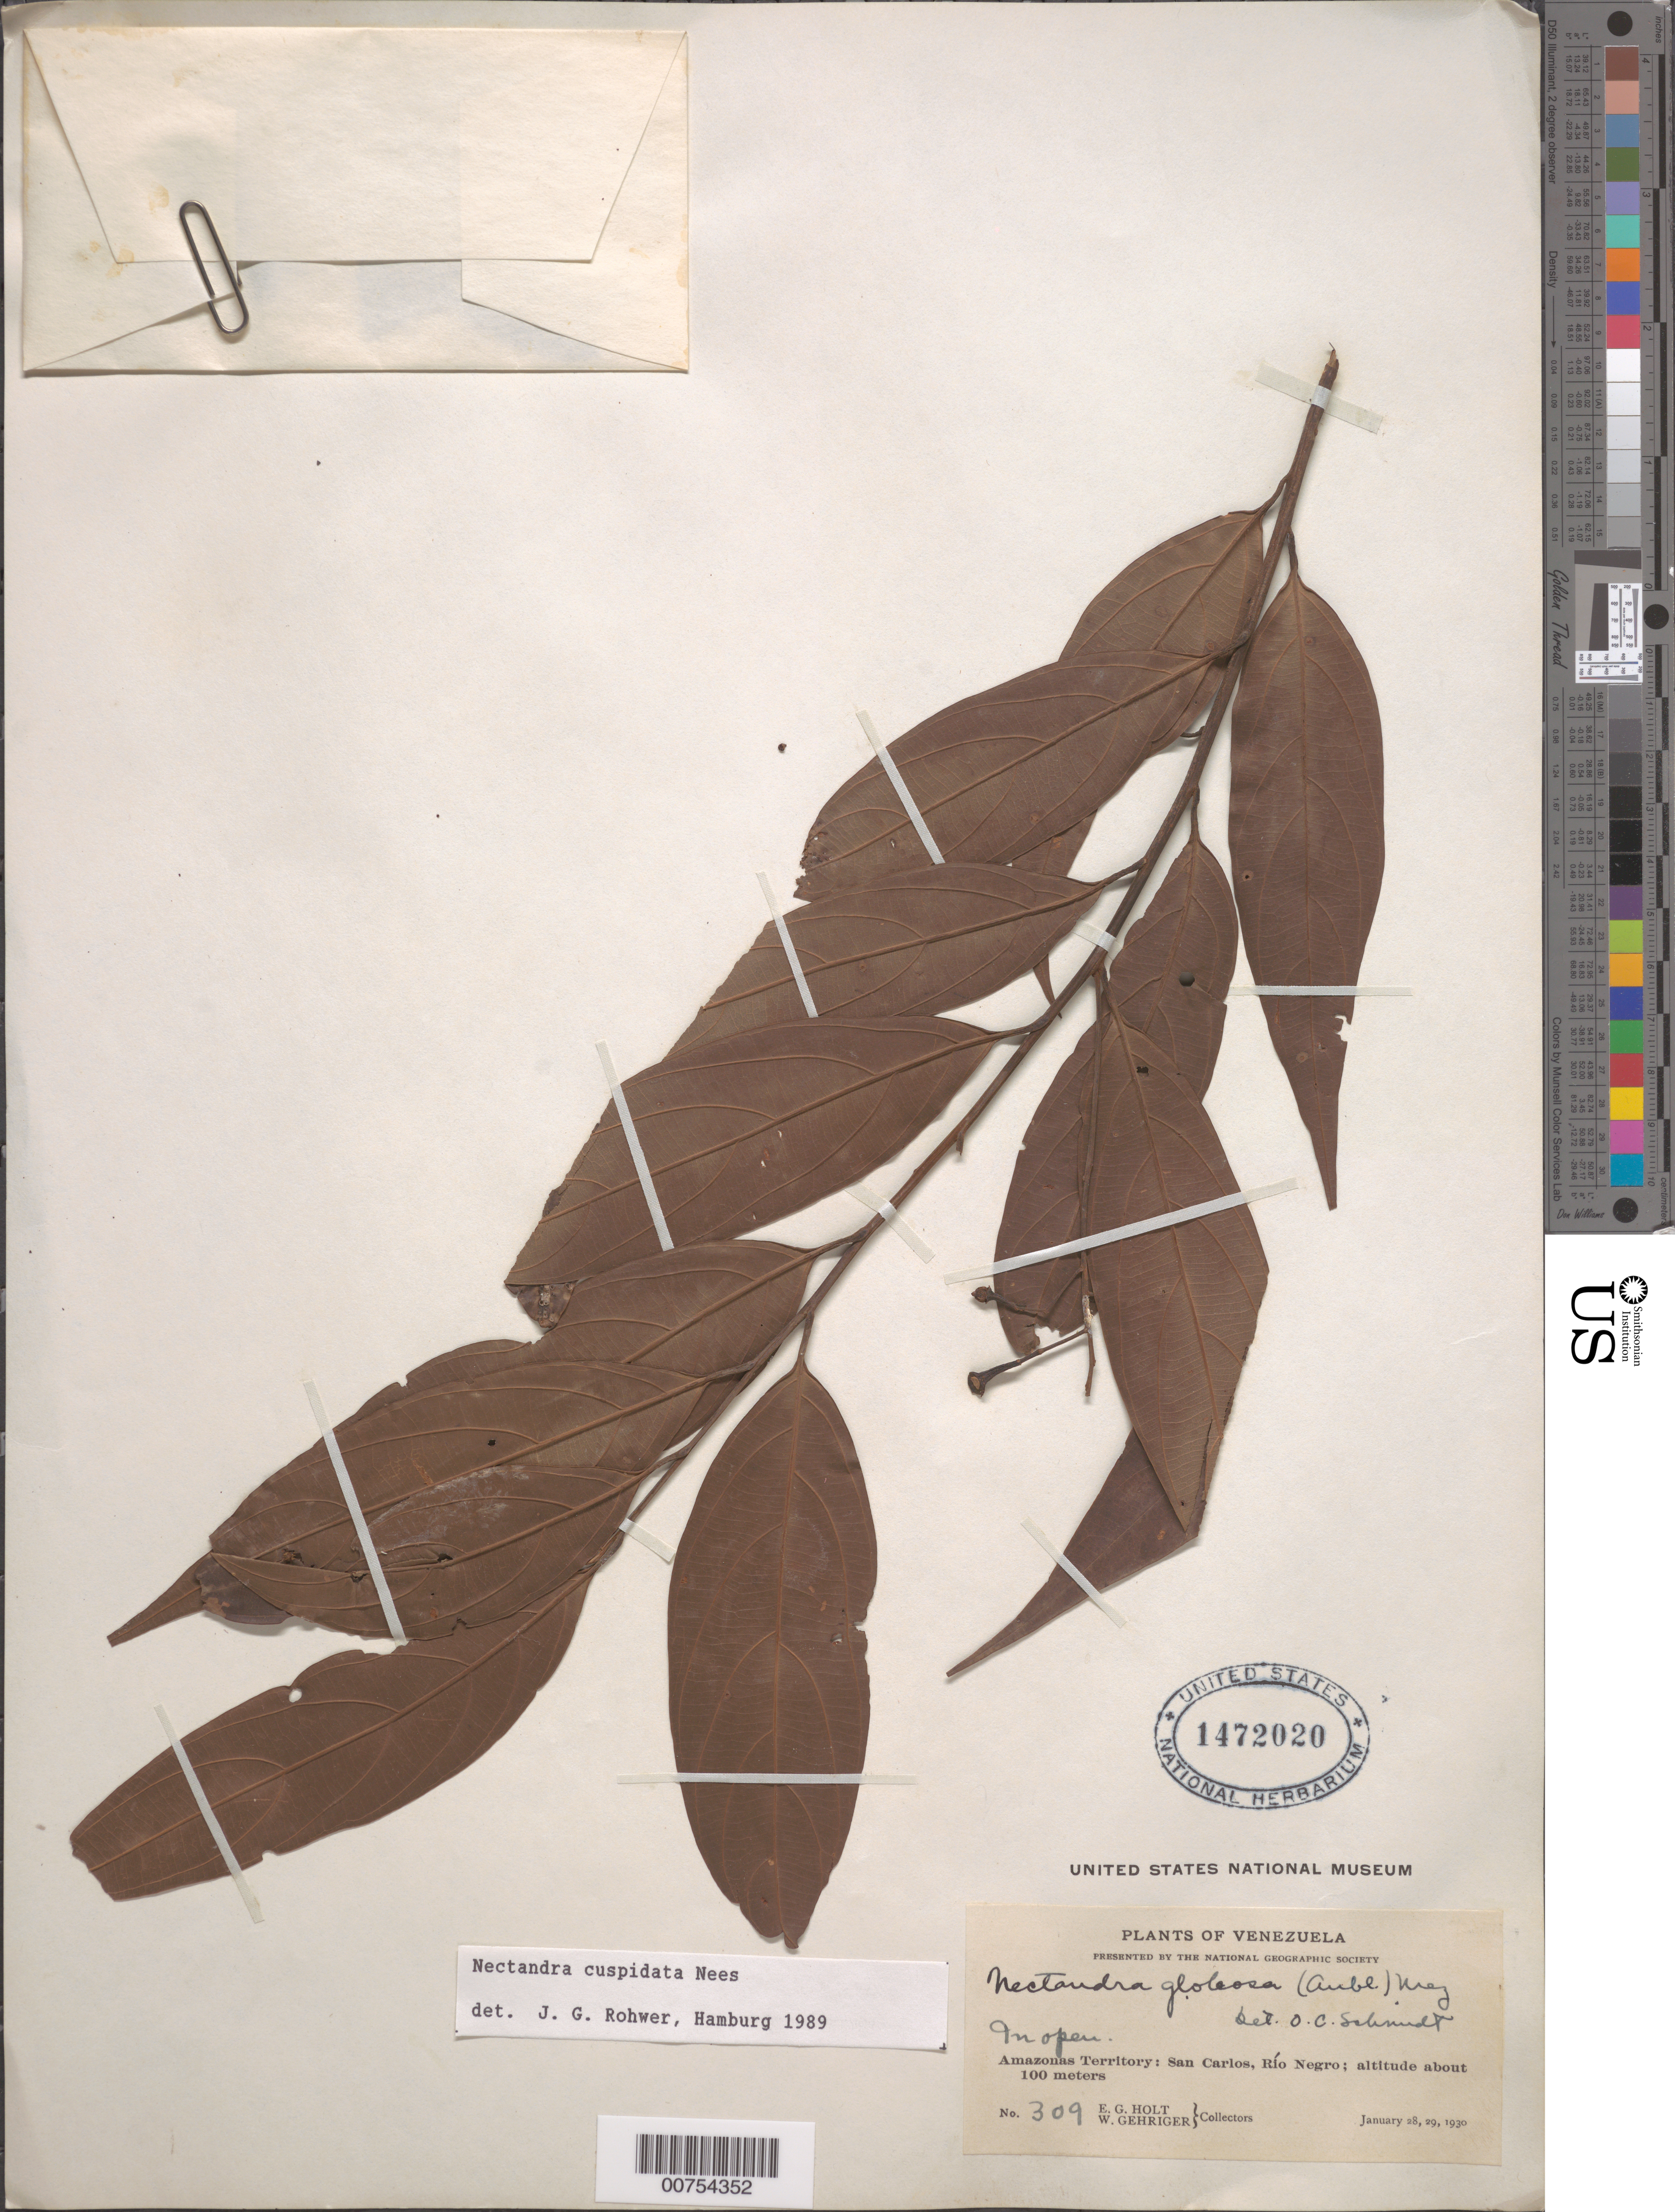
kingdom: Plantae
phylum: Tracheophyta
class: Magnoliopsida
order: Laurales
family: Lauraceae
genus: Nectandra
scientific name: Nectandra cuspidata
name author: Nees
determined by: Rohwer, J. G.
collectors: E. Holt & W. Gehriger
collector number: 309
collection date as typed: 28-Jan-30 to 29-Jan-30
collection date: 1930-01-28/1930-01-29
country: Venezuela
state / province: Amazonas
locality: San Carlos de Río Negro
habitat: In open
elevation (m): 100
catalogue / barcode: US 1472020